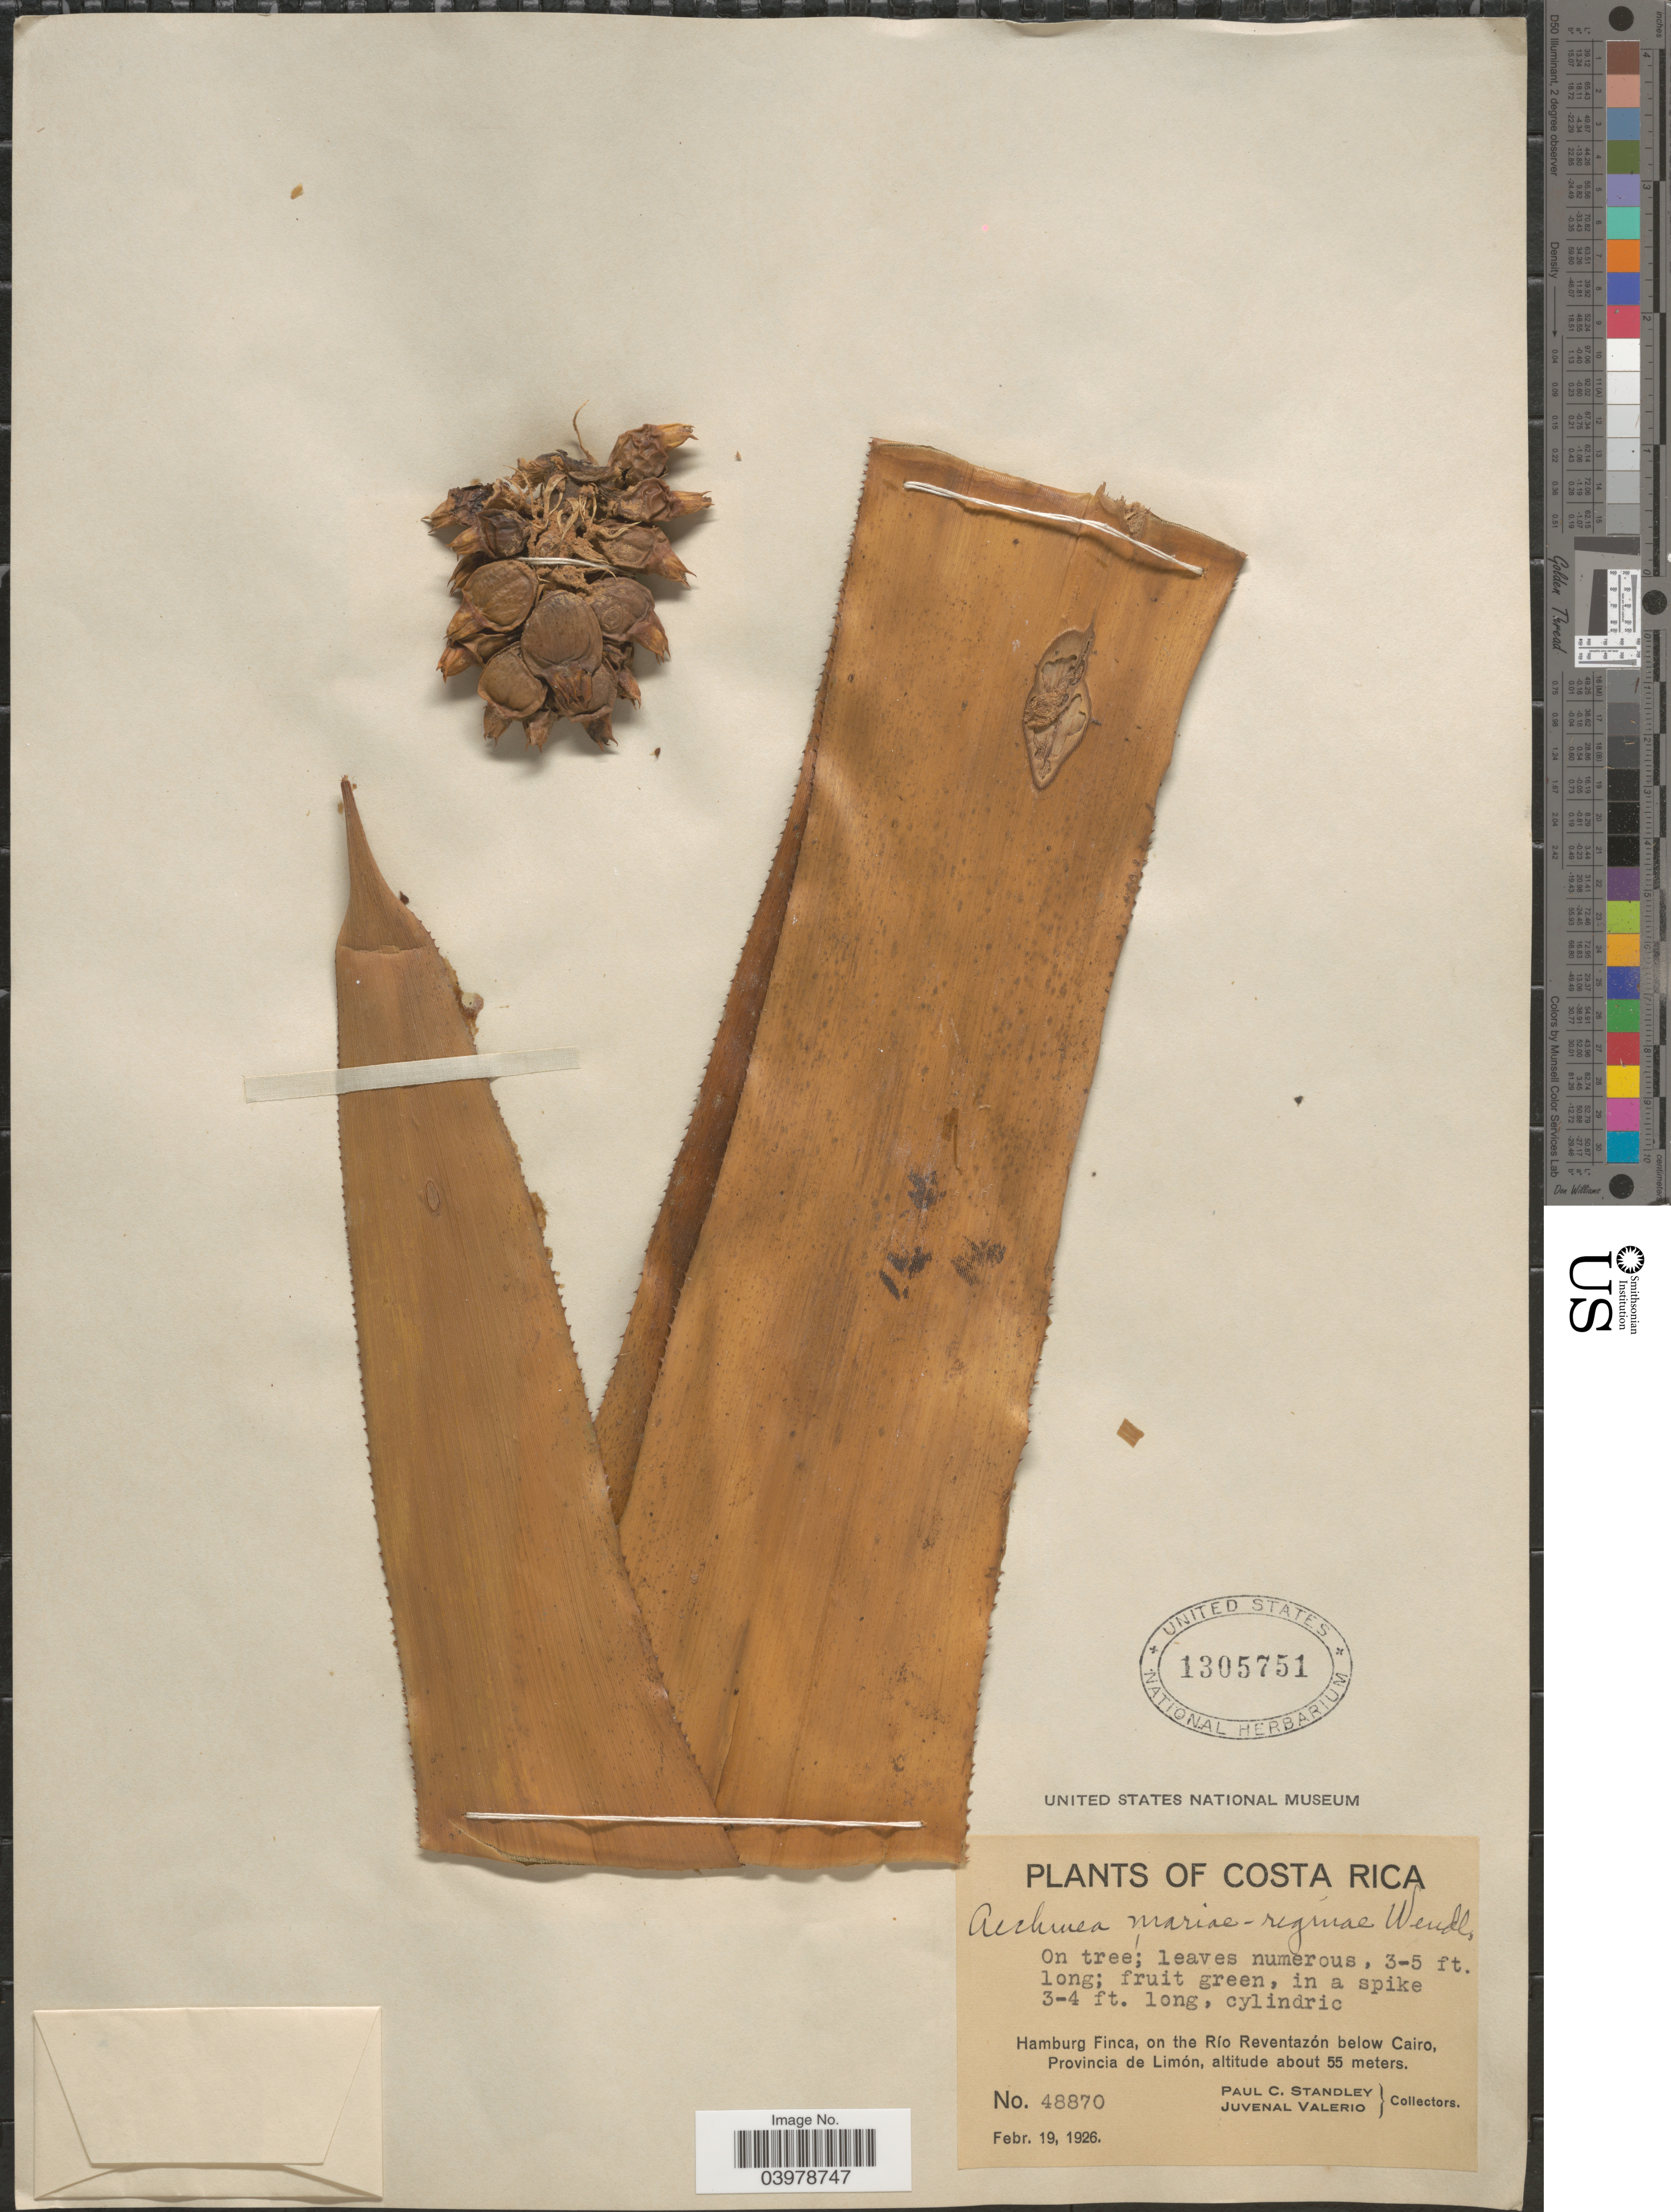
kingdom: Plantae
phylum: Tracheophyta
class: Liliopsida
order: Poales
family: Bromeliaceae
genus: Aechmea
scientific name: Aechmea mariae-reginae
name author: H. Wendl.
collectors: P. C. Standley & J. Valerio R.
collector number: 48870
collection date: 1926-02-19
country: Costa Rica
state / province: Limón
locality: Hamburg Finca, on the Río Reventazón below Cairo.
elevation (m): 55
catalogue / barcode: US 1305751